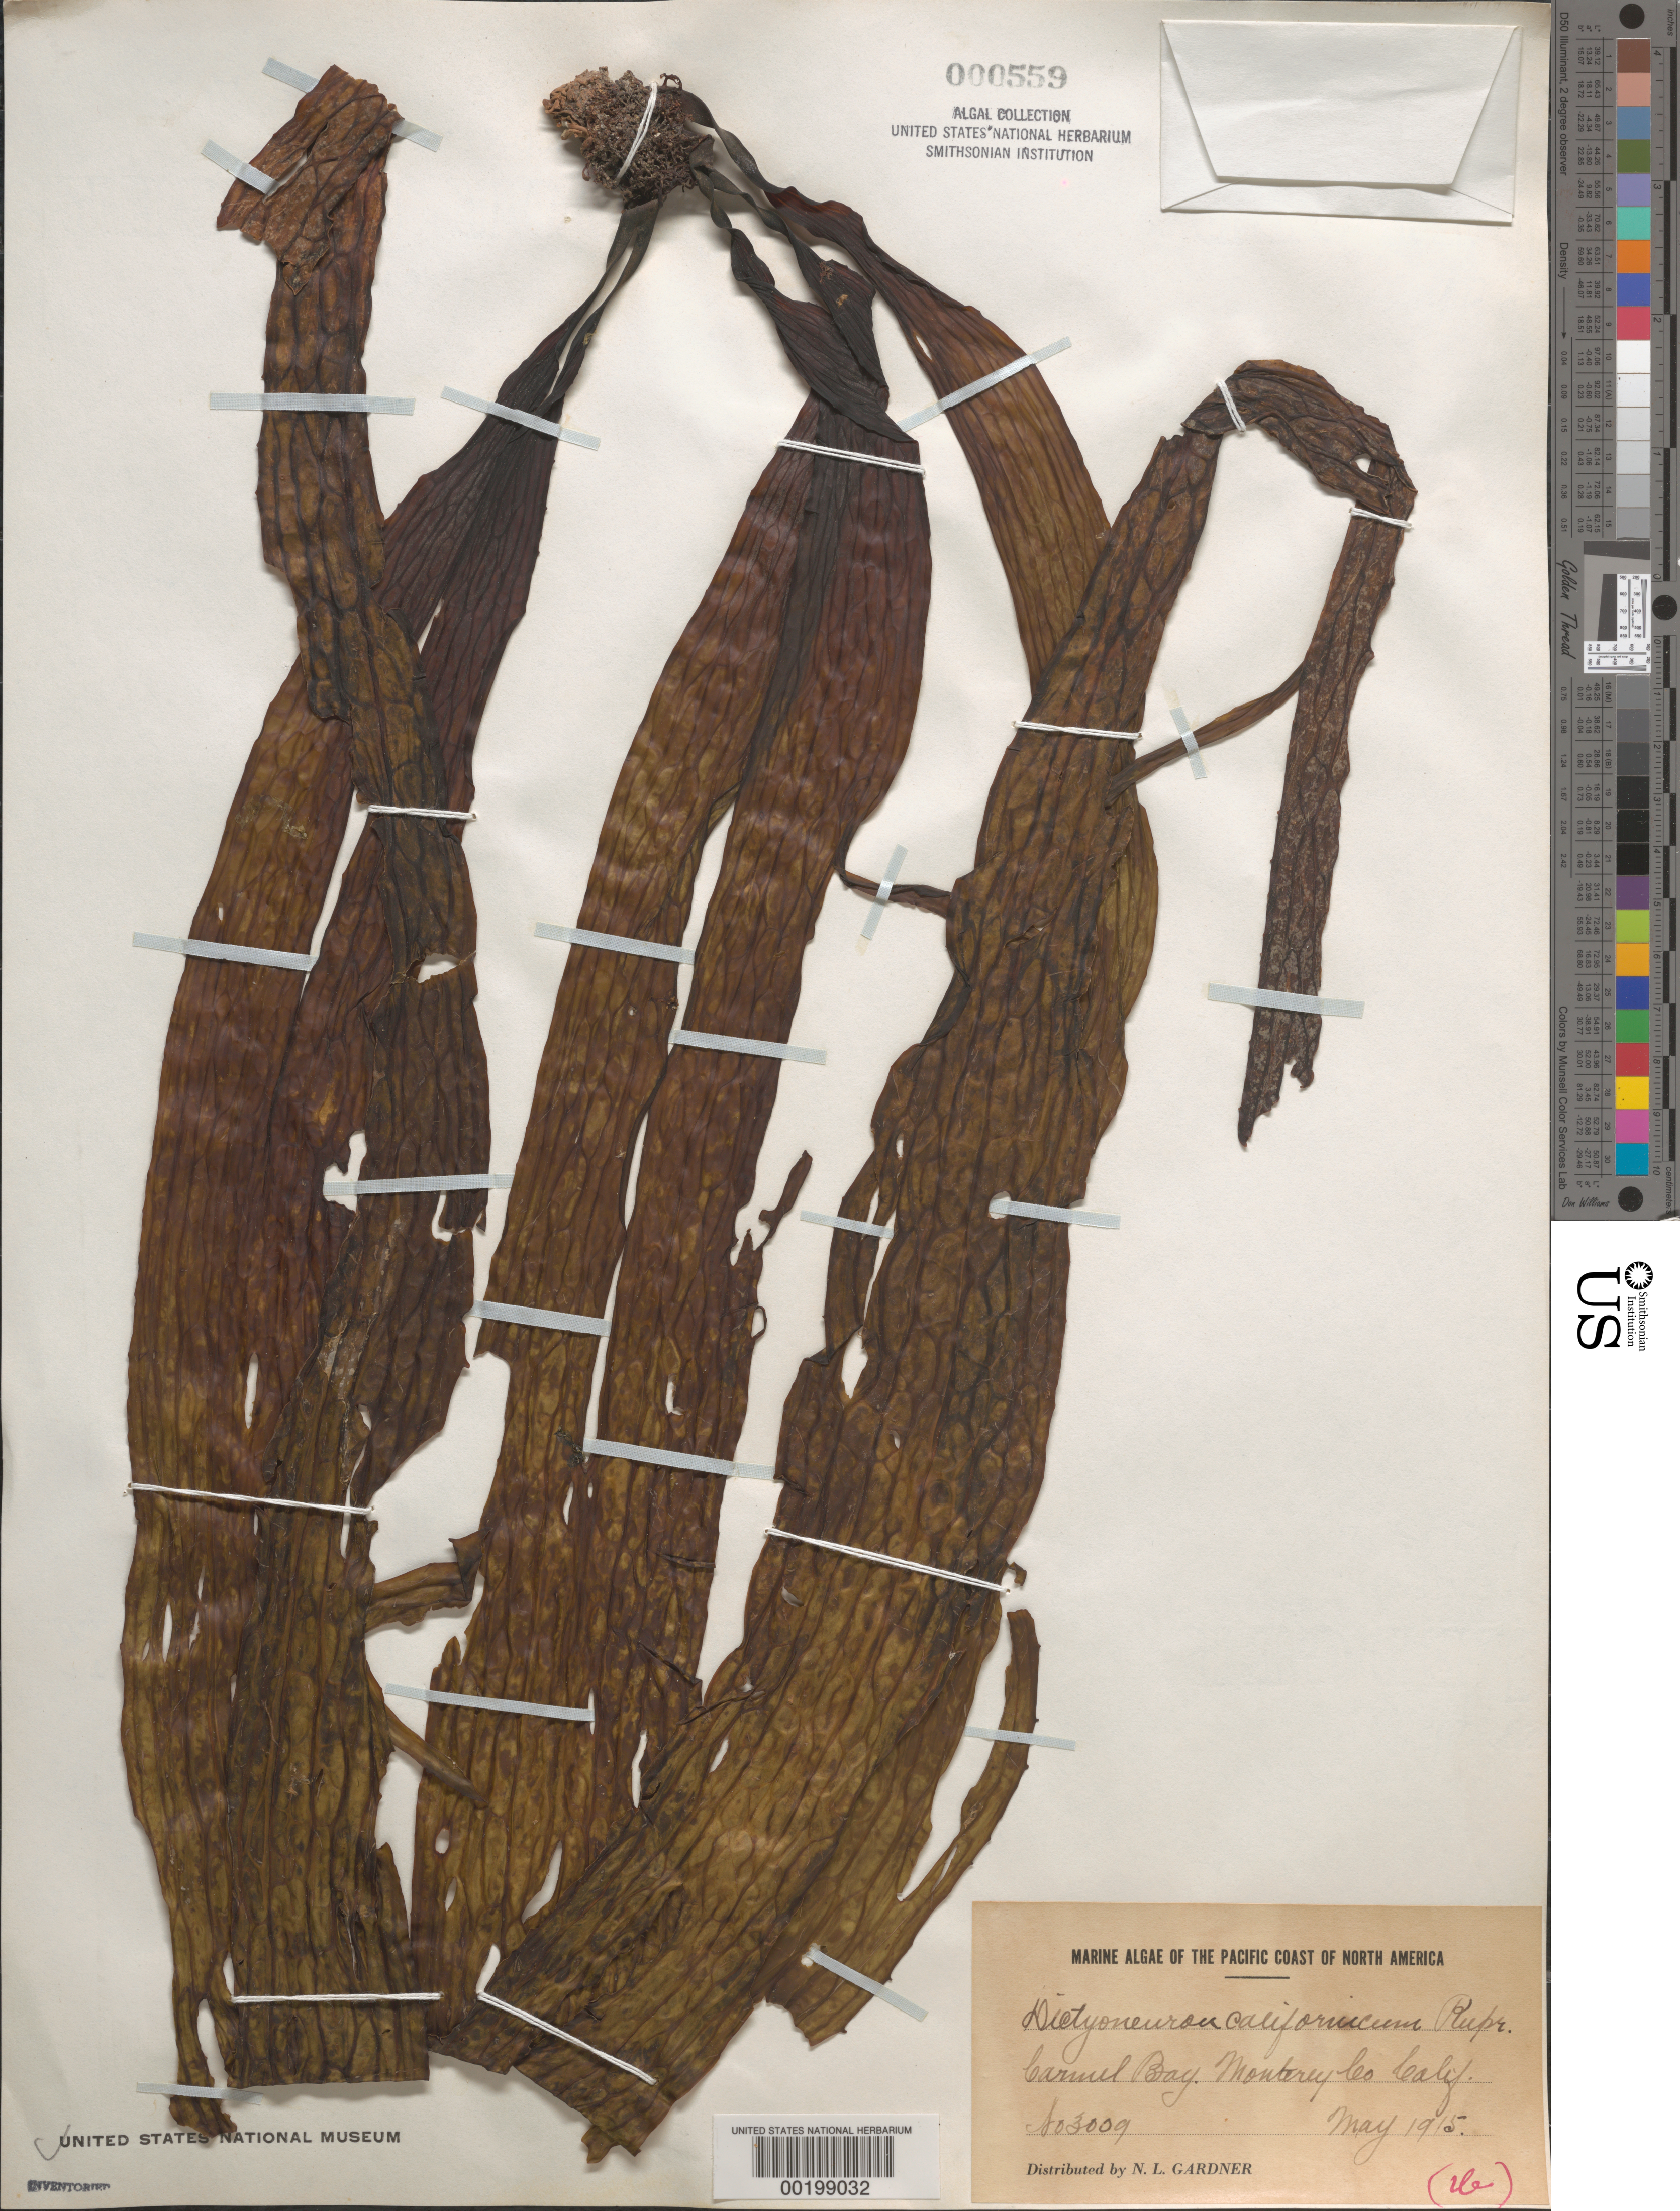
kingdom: Chromista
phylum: Ochrophyta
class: Phaeophyceae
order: Laminariales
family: Costariaceae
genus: Dictyoneurum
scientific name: Dictyoneurum californicum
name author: Rupr.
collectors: N. Gardner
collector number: NLG 3009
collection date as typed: May 1815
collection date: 1815-05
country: United States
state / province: California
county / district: Monterey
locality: Carmel Bay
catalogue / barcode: US 559